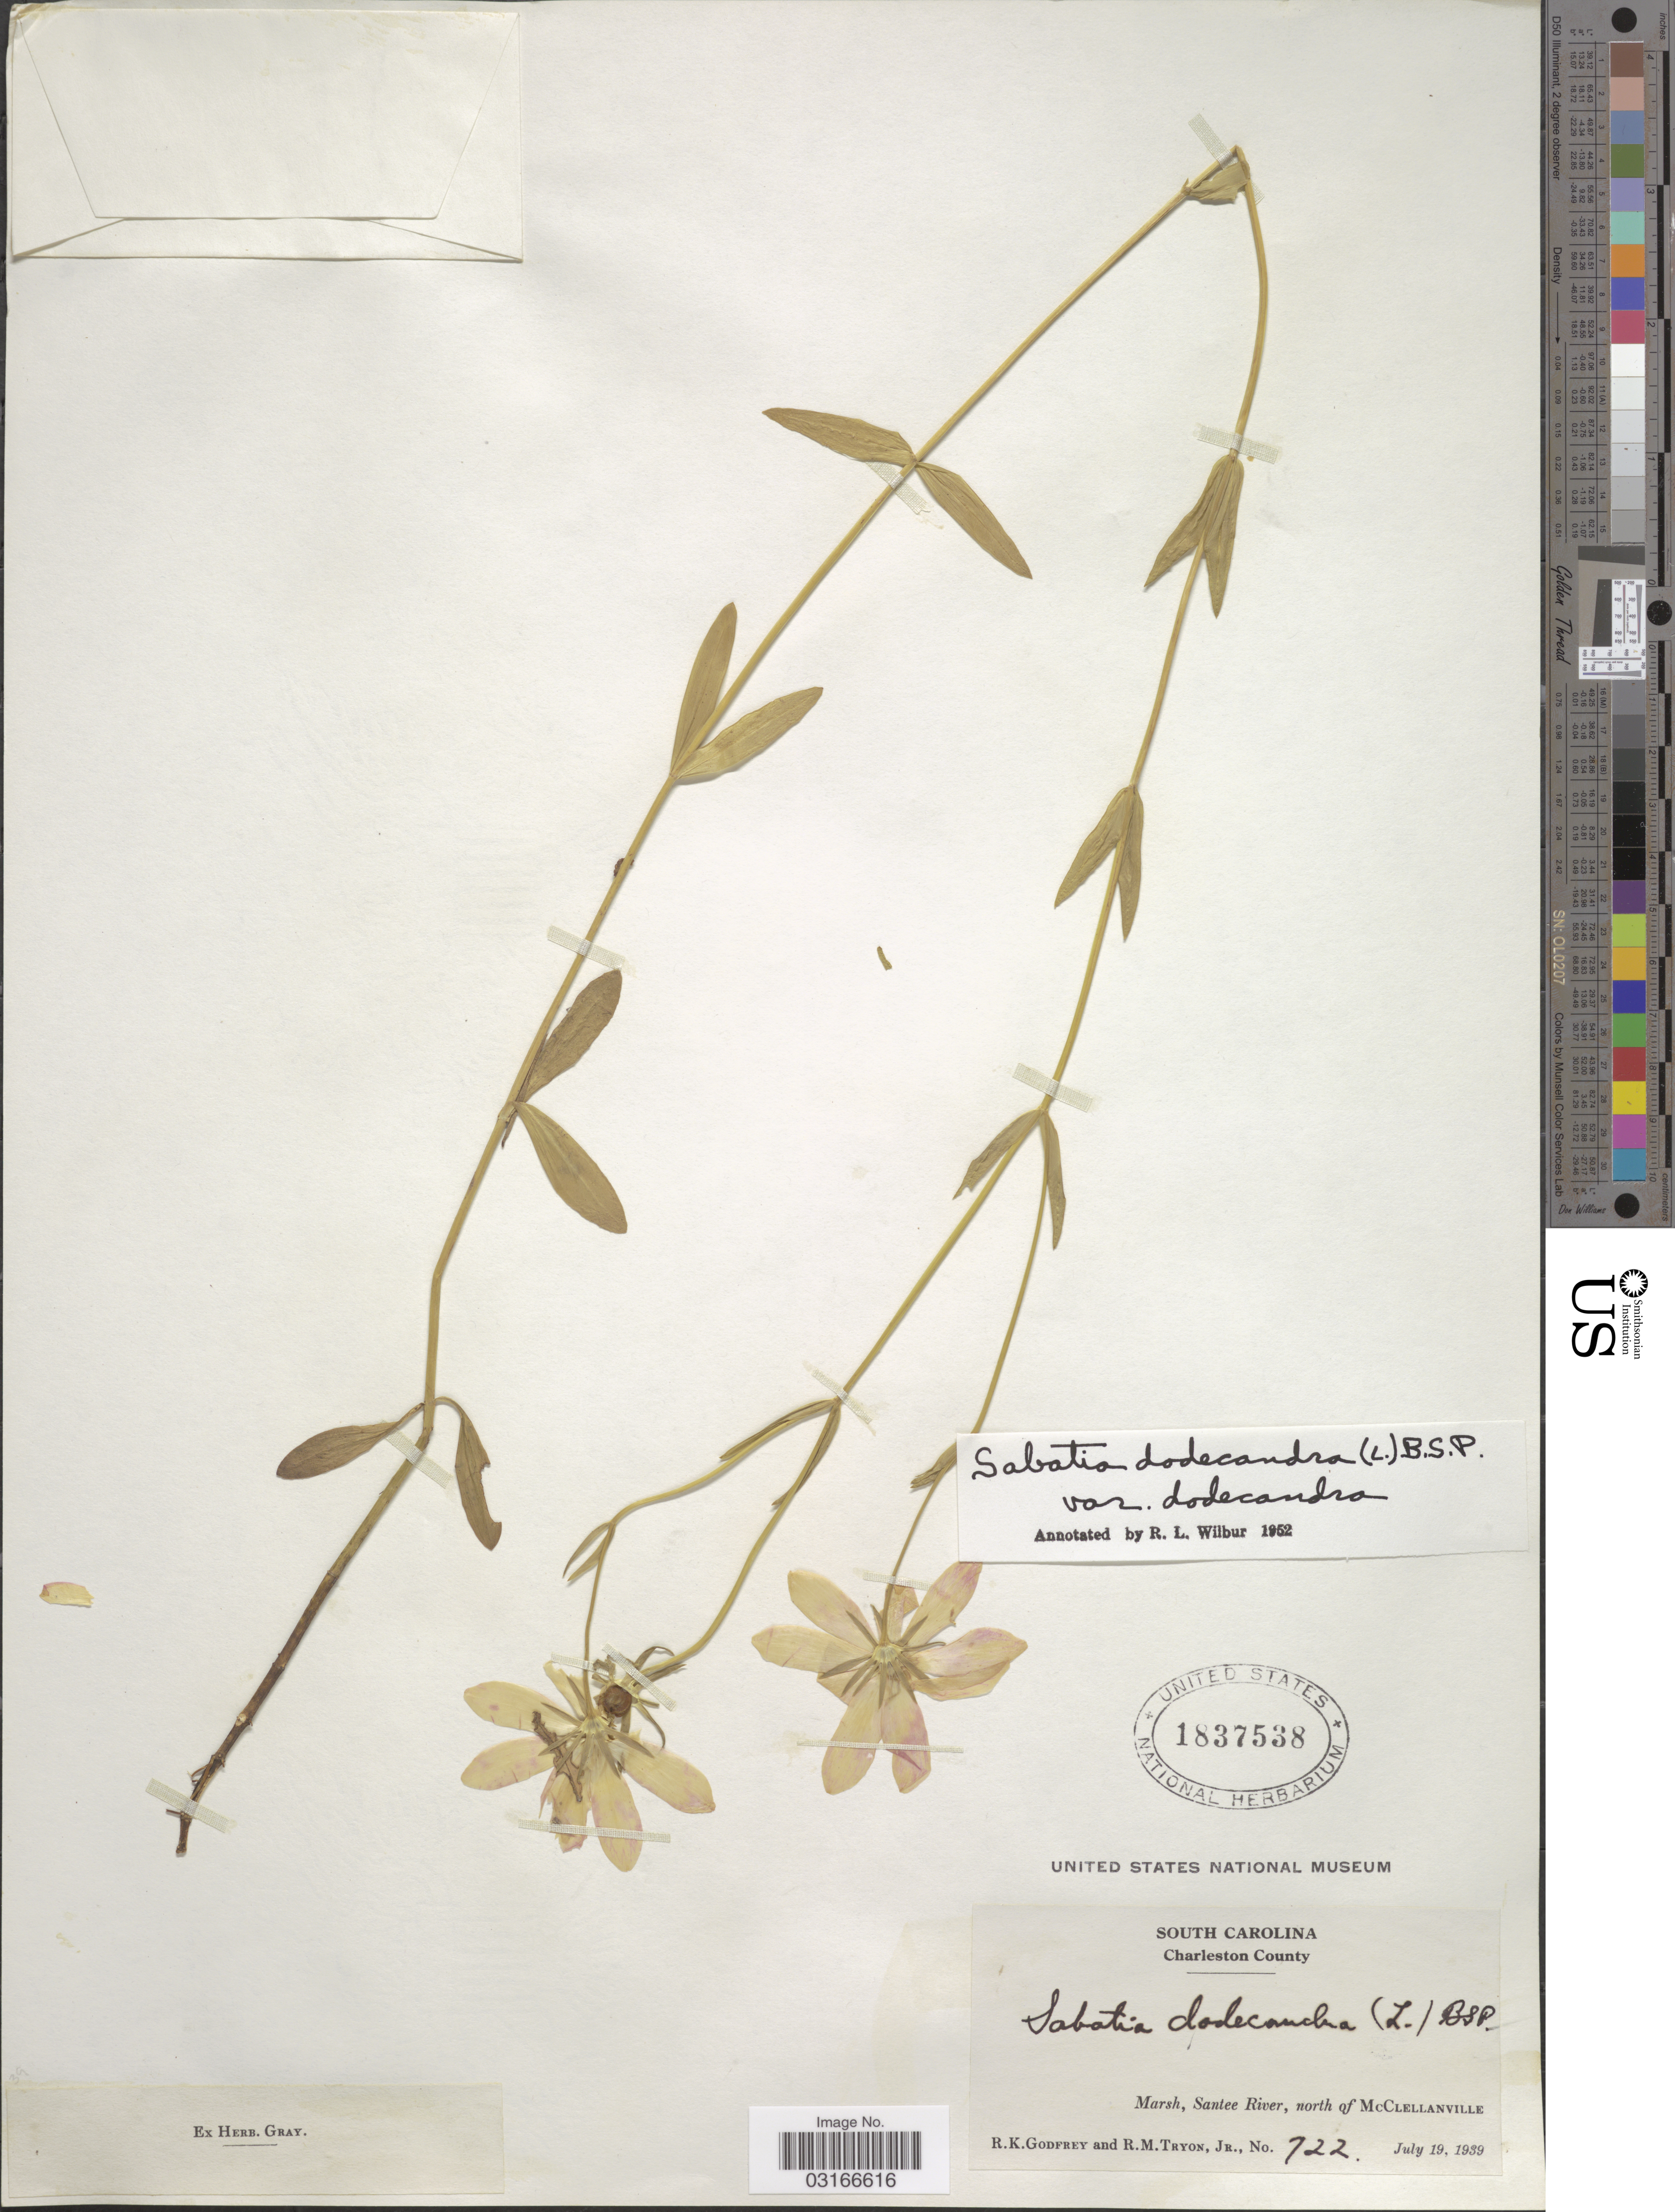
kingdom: Plantae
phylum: Tracheophyta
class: Magnoliopsida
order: Gentianales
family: Gentianaceae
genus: Sabatia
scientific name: Sabatia dodecandra var. dodecandra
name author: (L.) Britton et al.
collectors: R. K. Godfrey & R. Tryon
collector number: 722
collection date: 1939-07-19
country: United States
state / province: South Carolina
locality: Charleston County, Marsh, Santee River, north of McClellanville.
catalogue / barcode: US 1837538